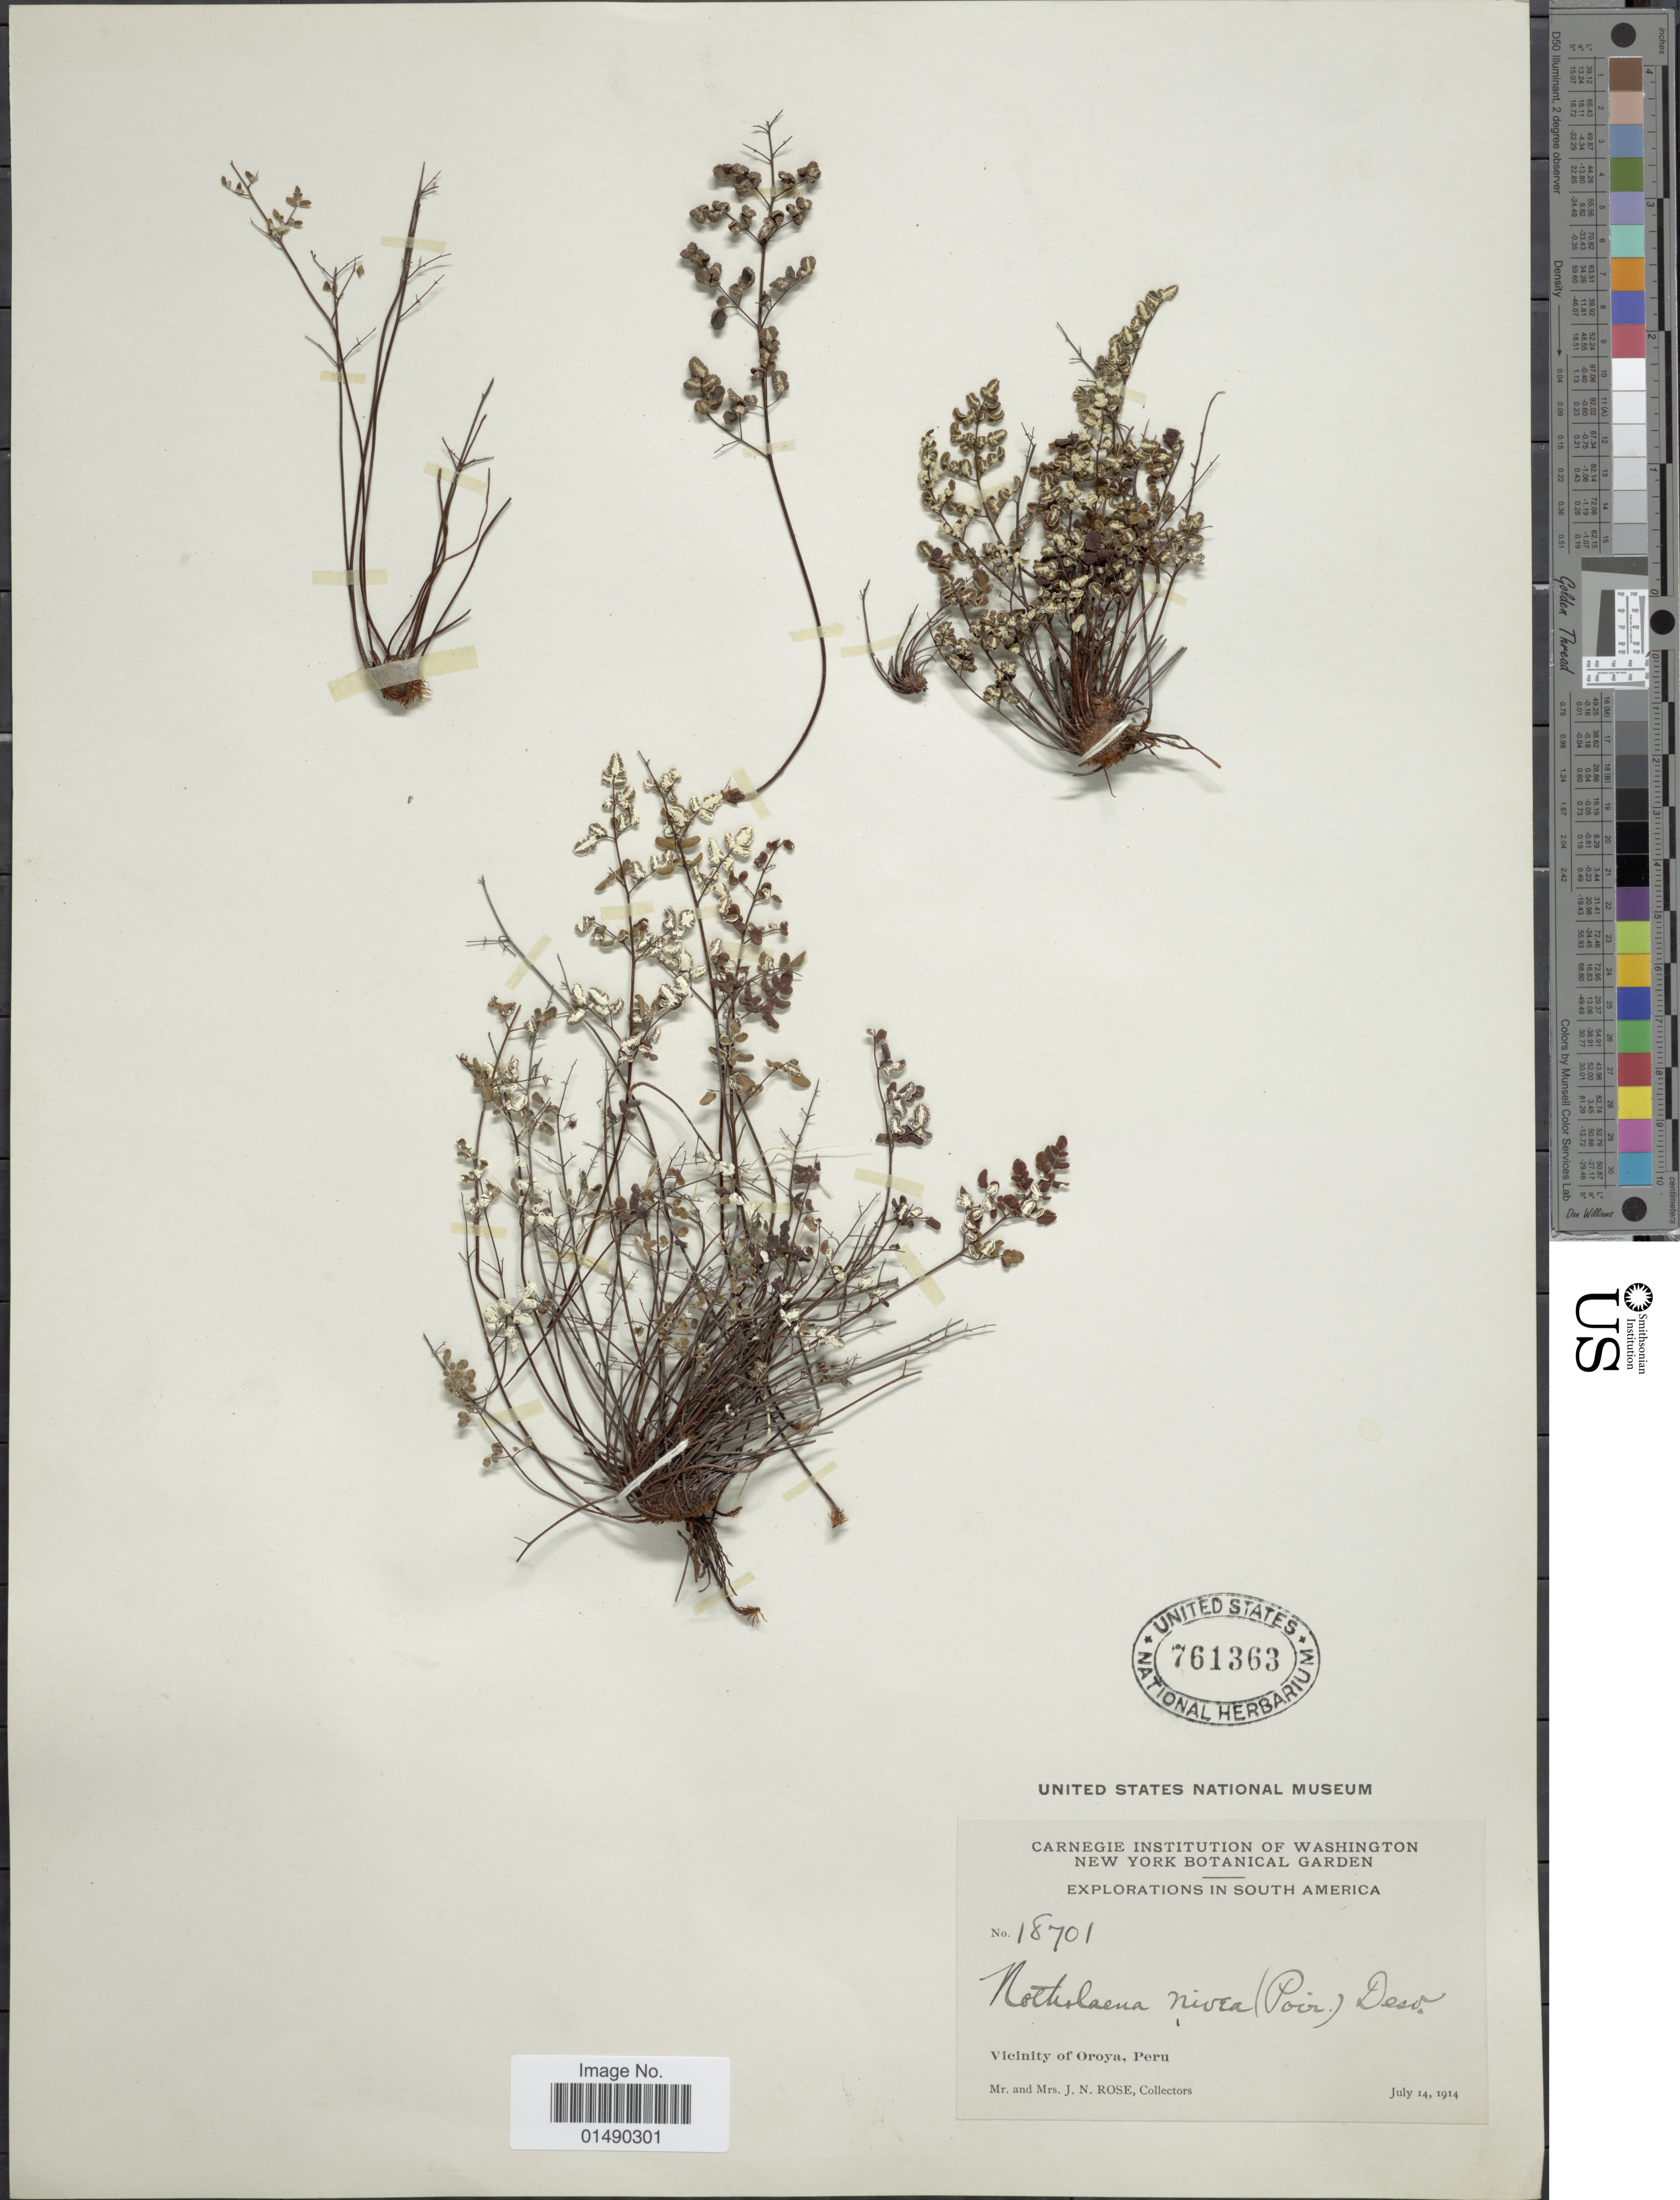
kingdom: Plantae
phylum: Tracheophyta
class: Polypodiopsida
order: Polypodiales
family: Pteridaceae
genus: Argyrochosma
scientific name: Argyrochosma nivea var. nivea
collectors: J. N. Rose & L. B. Rose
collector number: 18701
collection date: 1914-07-14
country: Peru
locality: Peru, Vicinity of Oroya, South America.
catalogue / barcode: US 761363